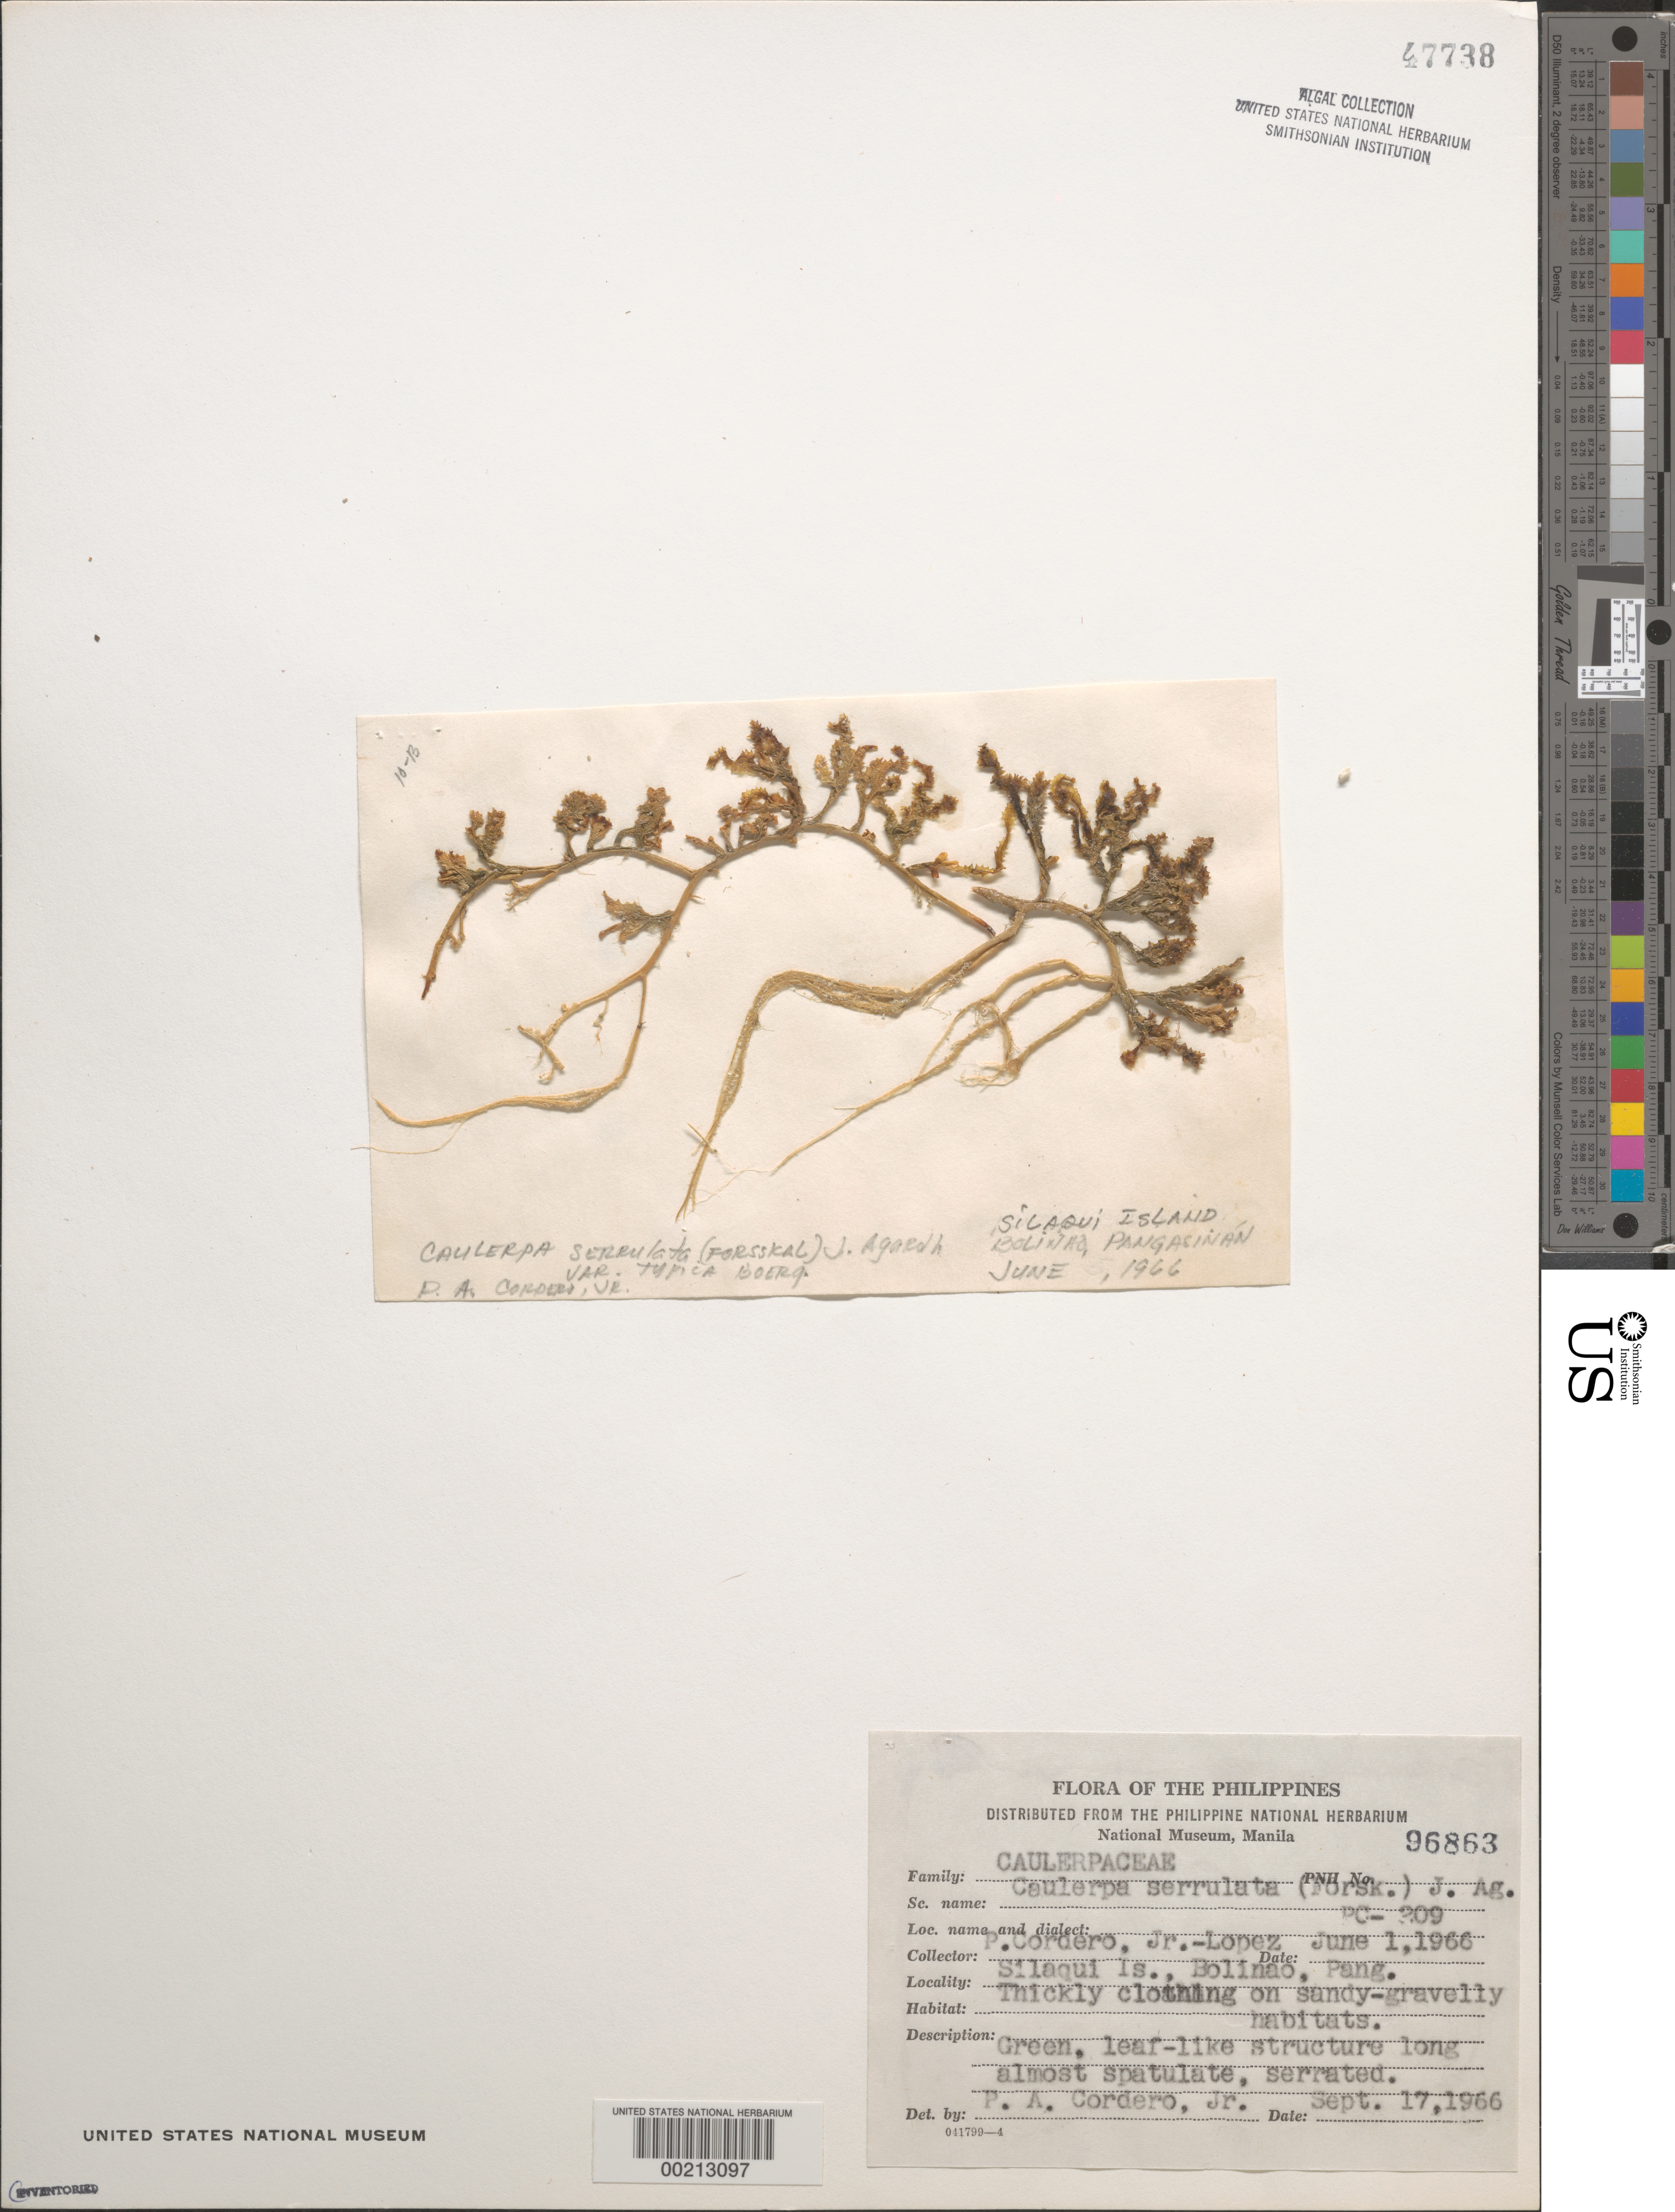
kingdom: Plantae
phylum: Chlorophyta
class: Ulvophyceae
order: Bryopsidales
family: Caulerpaceae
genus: Caulerpa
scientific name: Caulerpa serrulata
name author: (Forssk.) J. Agardh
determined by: Cordero, P. A., Jr.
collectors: P. A. Cordero & -. Lopez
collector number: Pc-209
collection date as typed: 01 Jun 1966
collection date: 1966-06-01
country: Philippines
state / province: Ilocos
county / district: Pangasinan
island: Luzon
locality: Silaqui Island, Bolinao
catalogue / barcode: US 47738